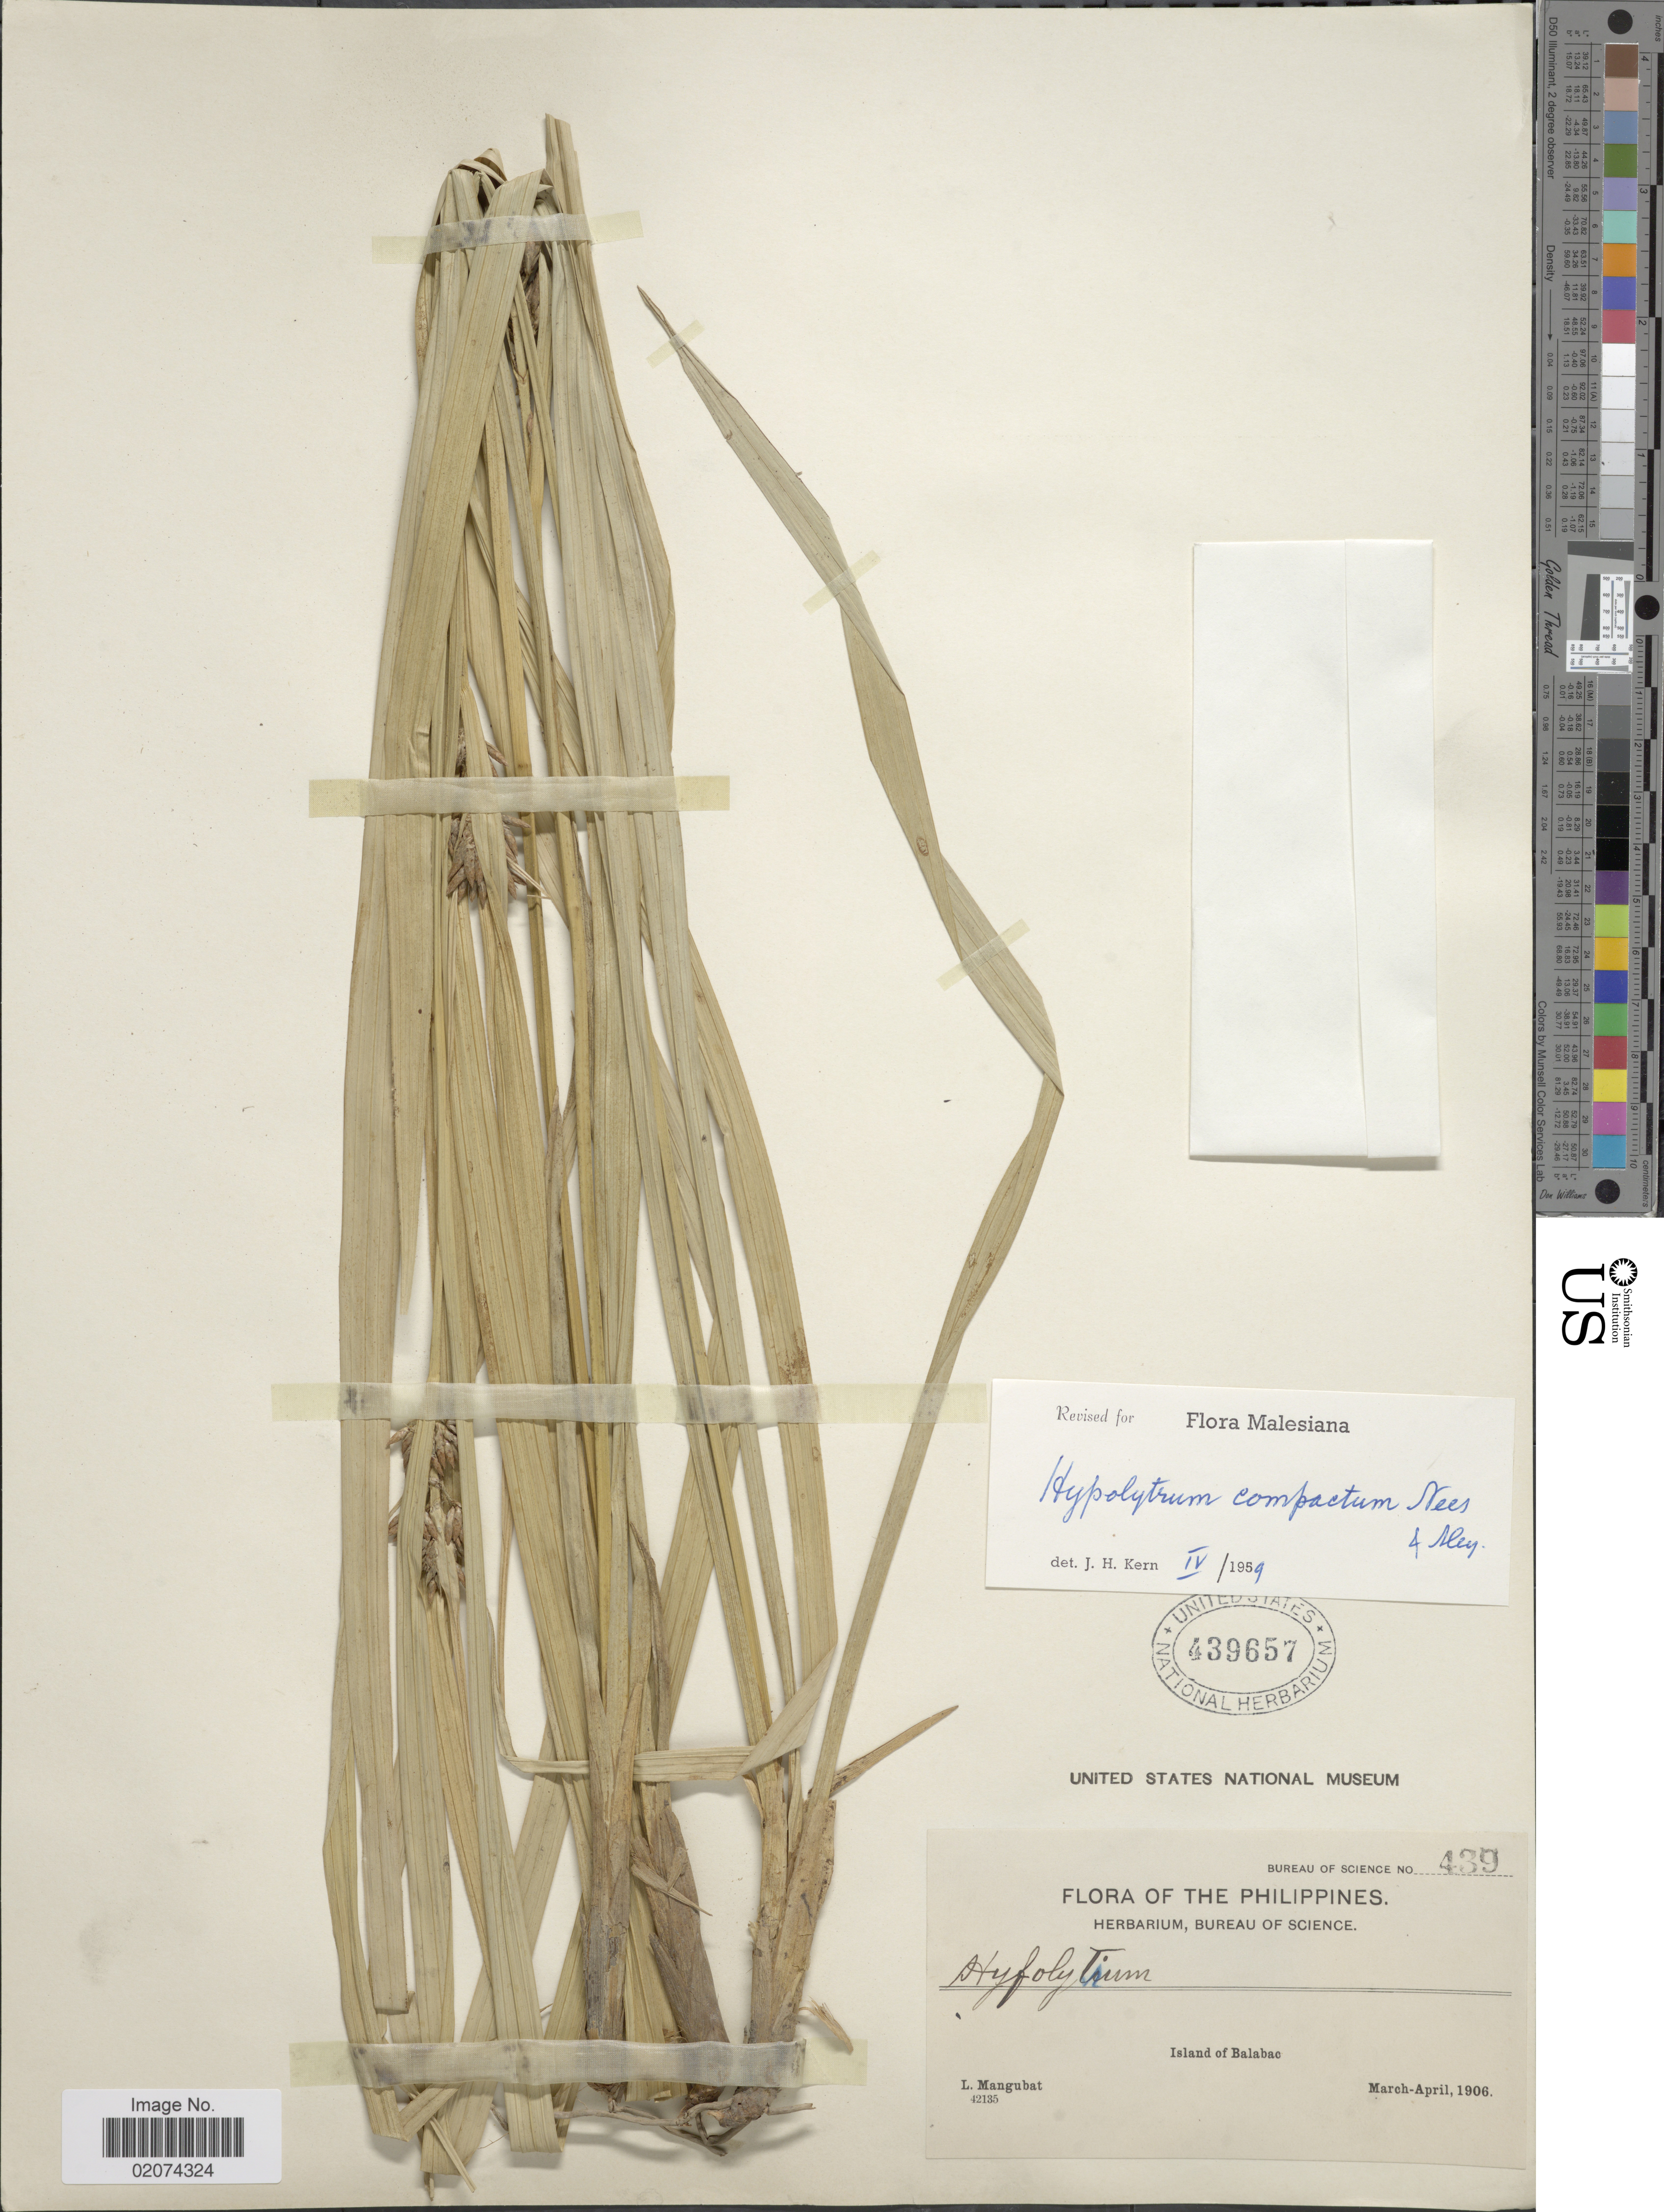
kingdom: Plantae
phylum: Tracheophyta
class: Liliopsida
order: Poales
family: Cyperaceae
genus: Hypolytrum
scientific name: Hypolytrum compactum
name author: Nees & Meyen ex Kunth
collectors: L. Mangubat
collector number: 439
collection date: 1906-03/1906-04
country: Philippines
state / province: Mimaropa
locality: Island of Balabac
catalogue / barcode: US 439657